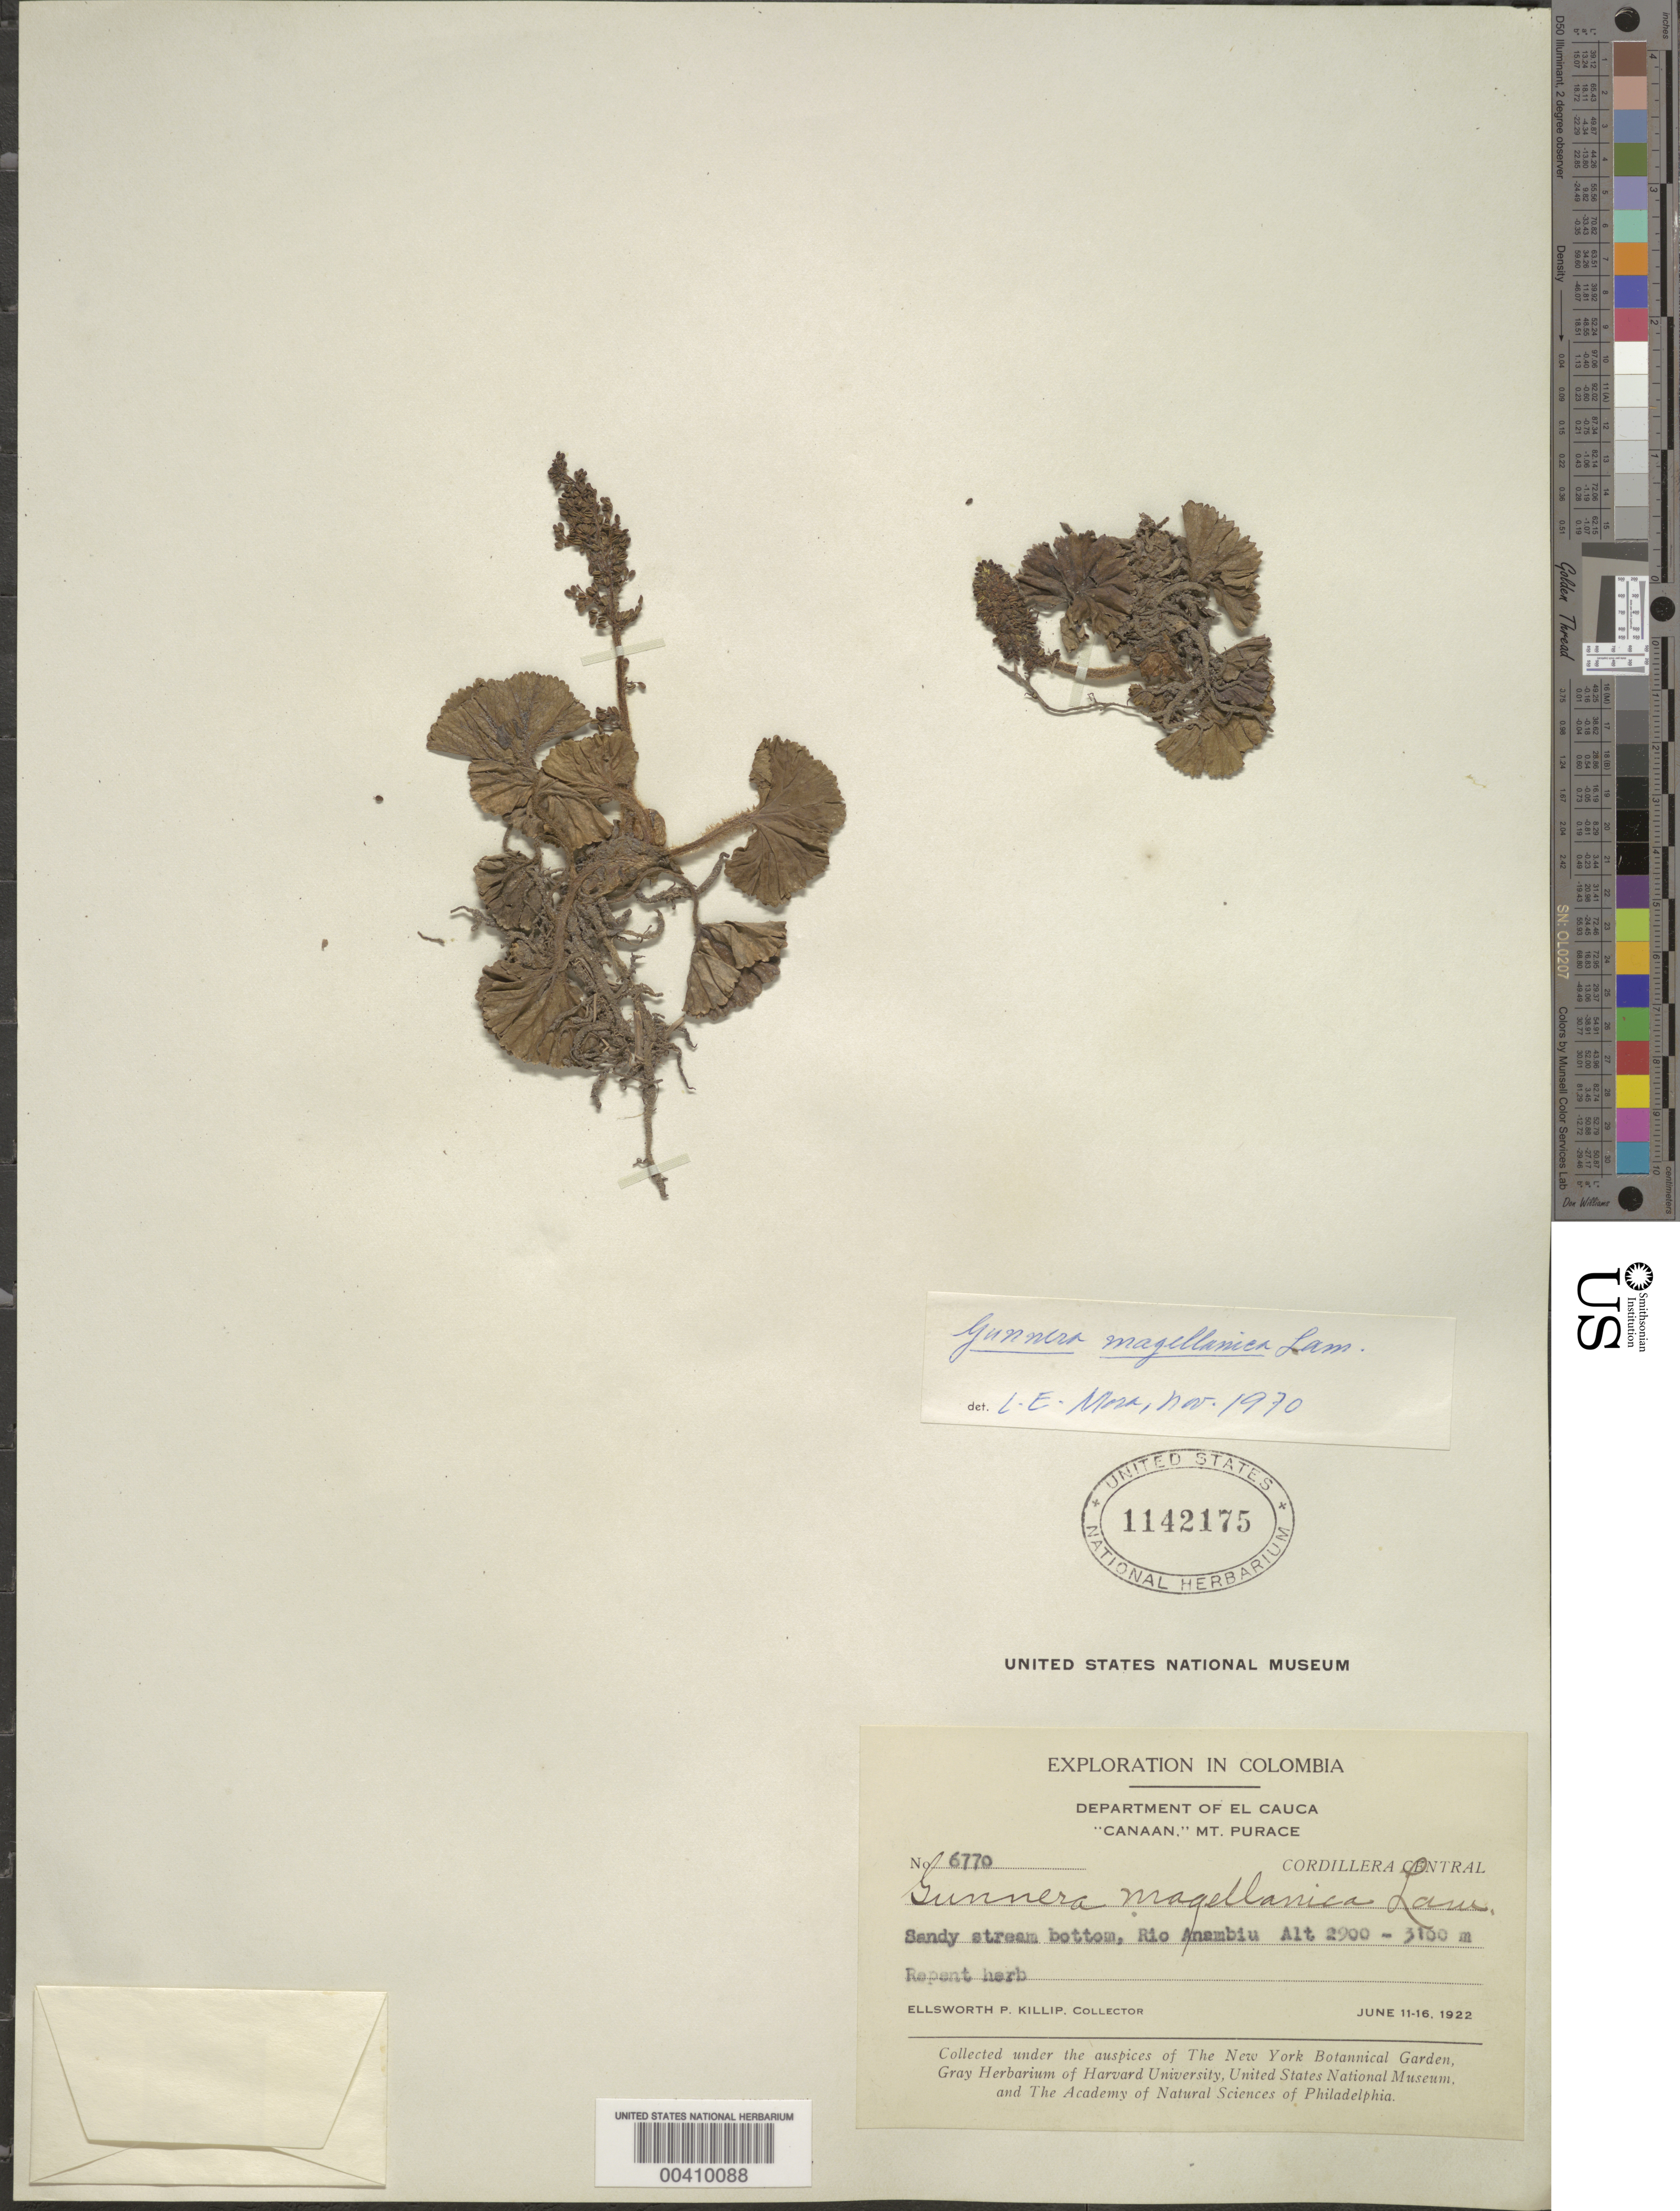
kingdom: Plantae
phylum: Tracheophyta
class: Magnoliopsida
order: Gunnerales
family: Gunneraceae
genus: Gunnera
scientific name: Gunnera magellanica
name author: Lam.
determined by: Mora-Osejo, L. E.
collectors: E. P. Killip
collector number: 6770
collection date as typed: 11 Jun 1922 to 16 Jun 1922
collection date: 1922-06-11/1922-06-16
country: Colombia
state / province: Cauca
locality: "Canaan", Mt. Purace, Rio Anambiu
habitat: Sandy stream bottom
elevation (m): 2900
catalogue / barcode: US 1142175